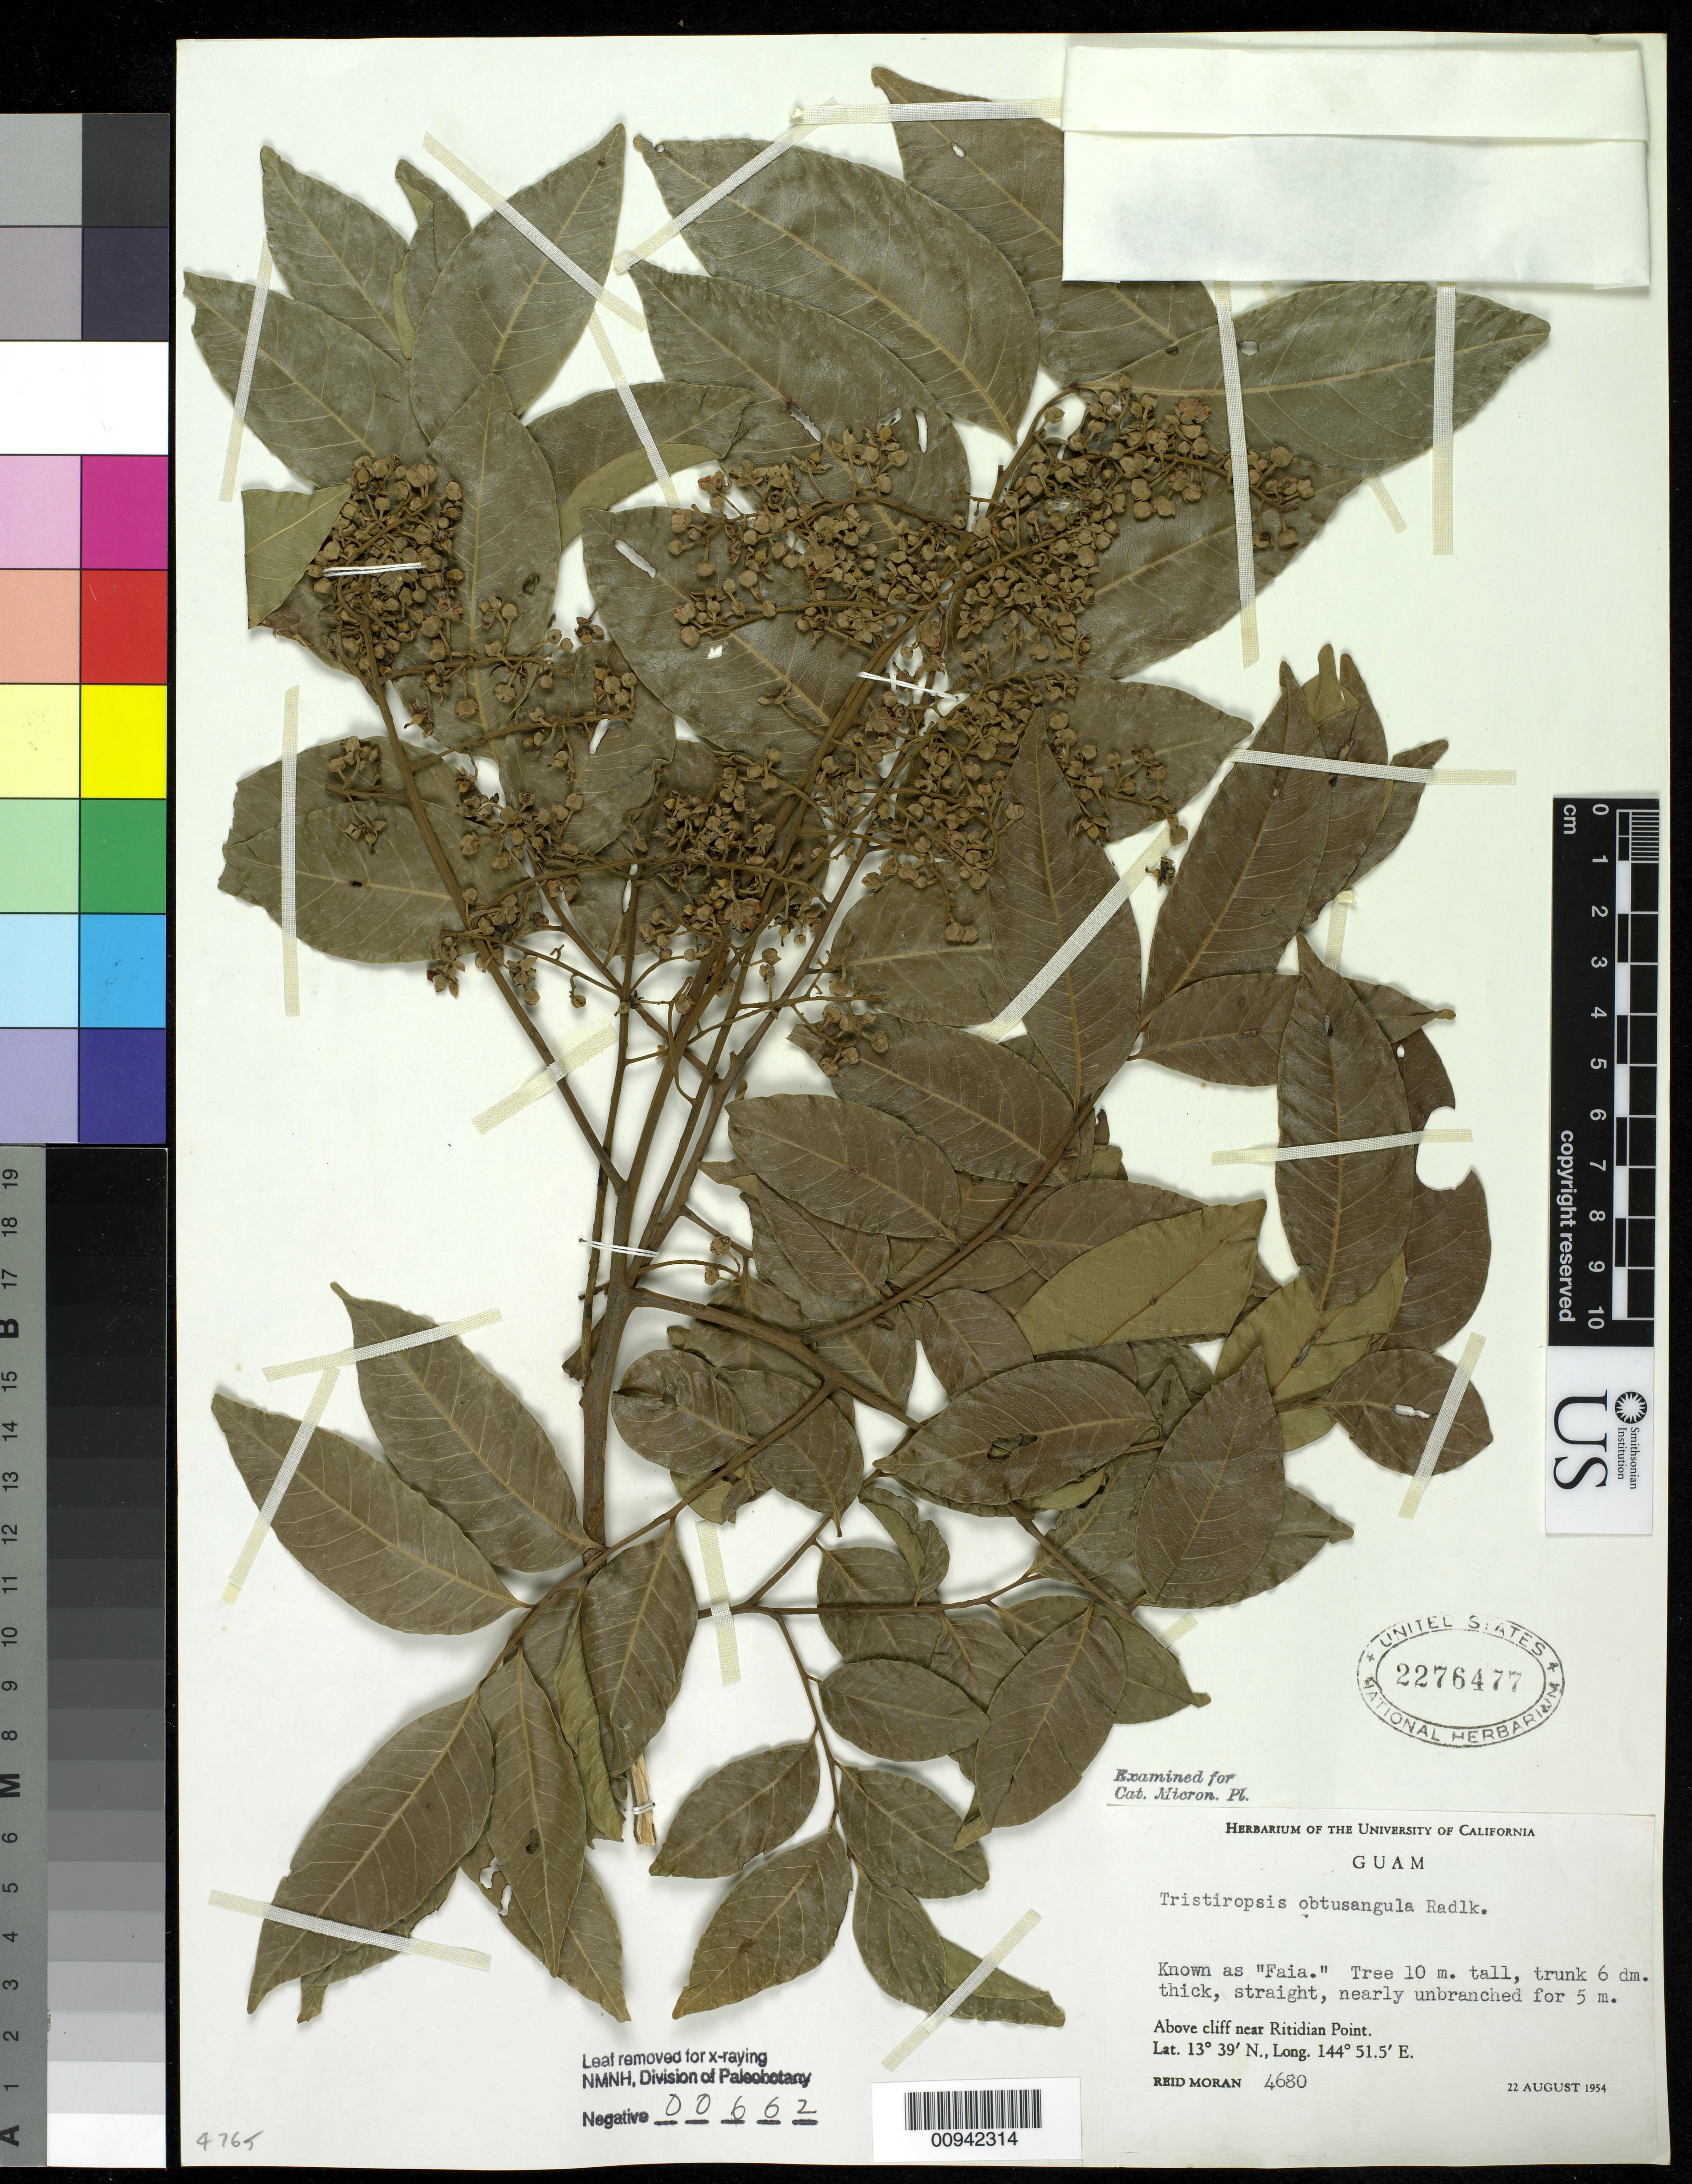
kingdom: Plantae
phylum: Tracheophyta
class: Magnoliopsida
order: Sapindales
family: Sapindaceae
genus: Tristiropsis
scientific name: Tristiropsis canarioides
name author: Valeton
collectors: R. V. Moran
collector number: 4680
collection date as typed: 22 Aug 1954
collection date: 1954-08-22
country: Guam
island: Guam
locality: Above cliff near Ritidian Point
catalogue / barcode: US 2276477